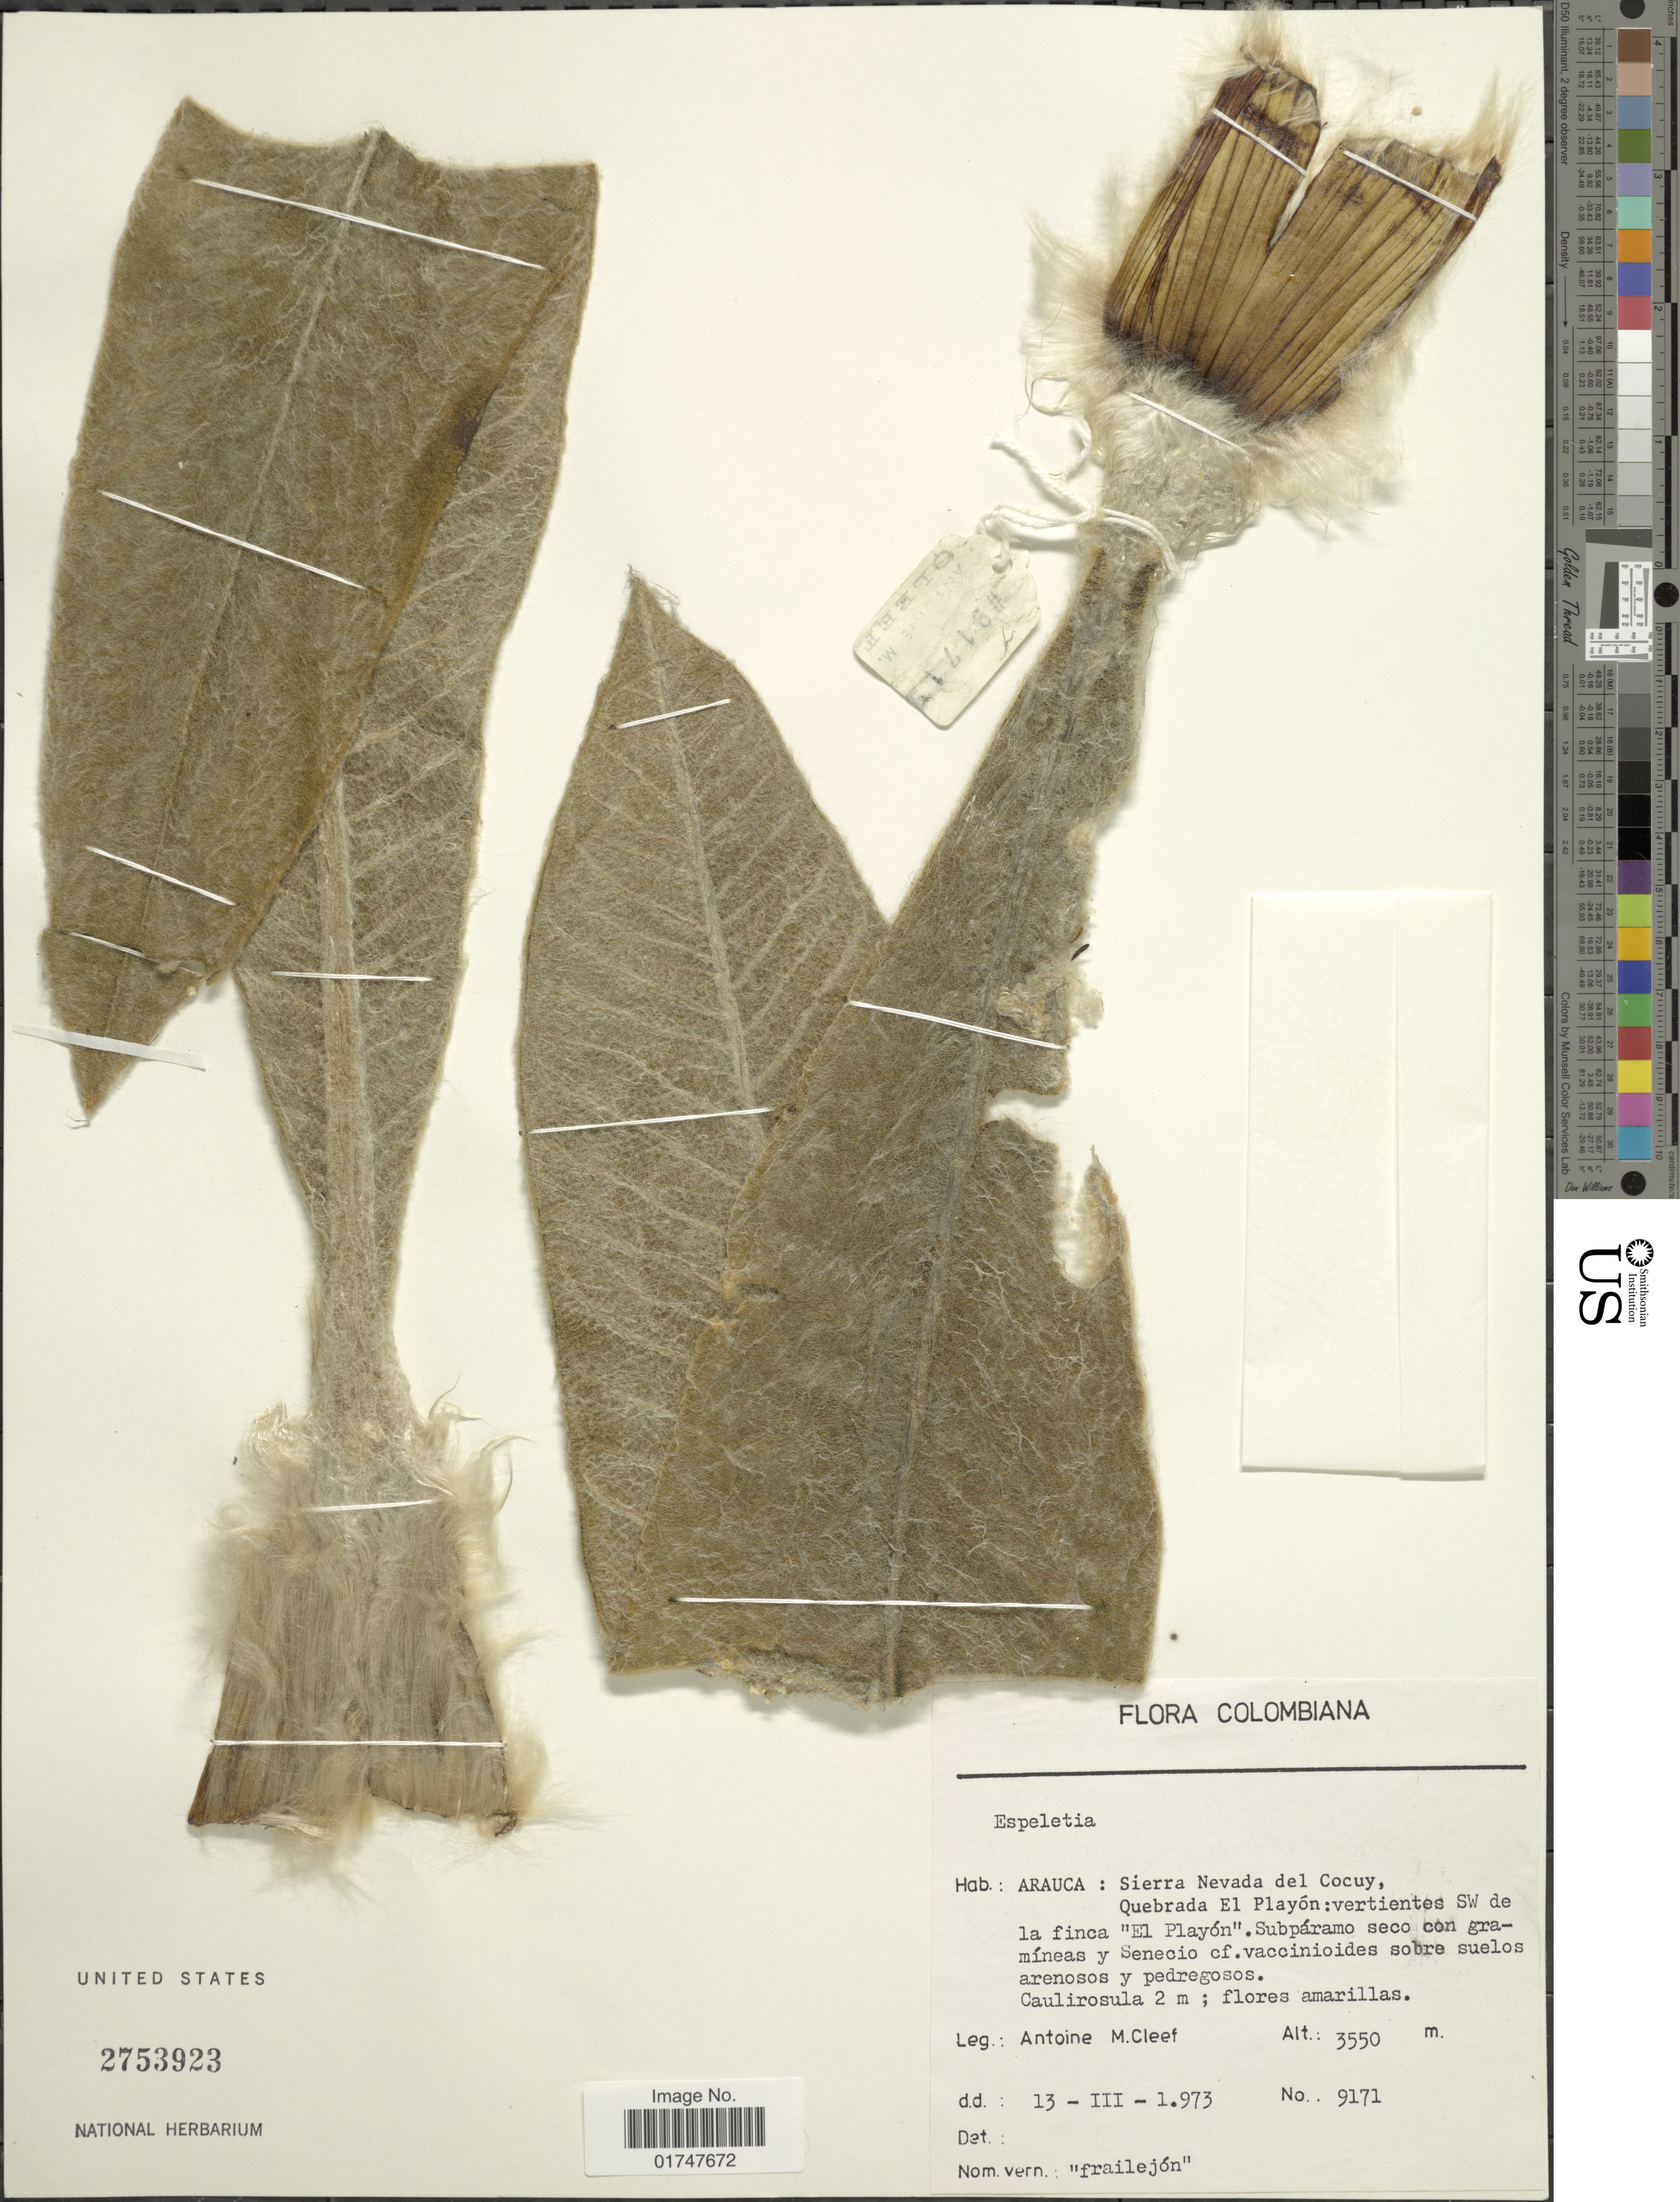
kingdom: Plantae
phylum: Tracheophyta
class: Magnoliopsida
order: Asterales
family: Asteraceae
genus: Espeletia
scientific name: Espeletia curialensis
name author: Cuatrec.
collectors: A. M. Cleef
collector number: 9171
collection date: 1973-03-13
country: Colombia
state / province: Arauca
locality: Sierra Nevada del Cocuy, Quebrada El Playón;vertientes SW de la finca "El Playón".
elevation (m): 3550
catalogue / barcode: US 2753923